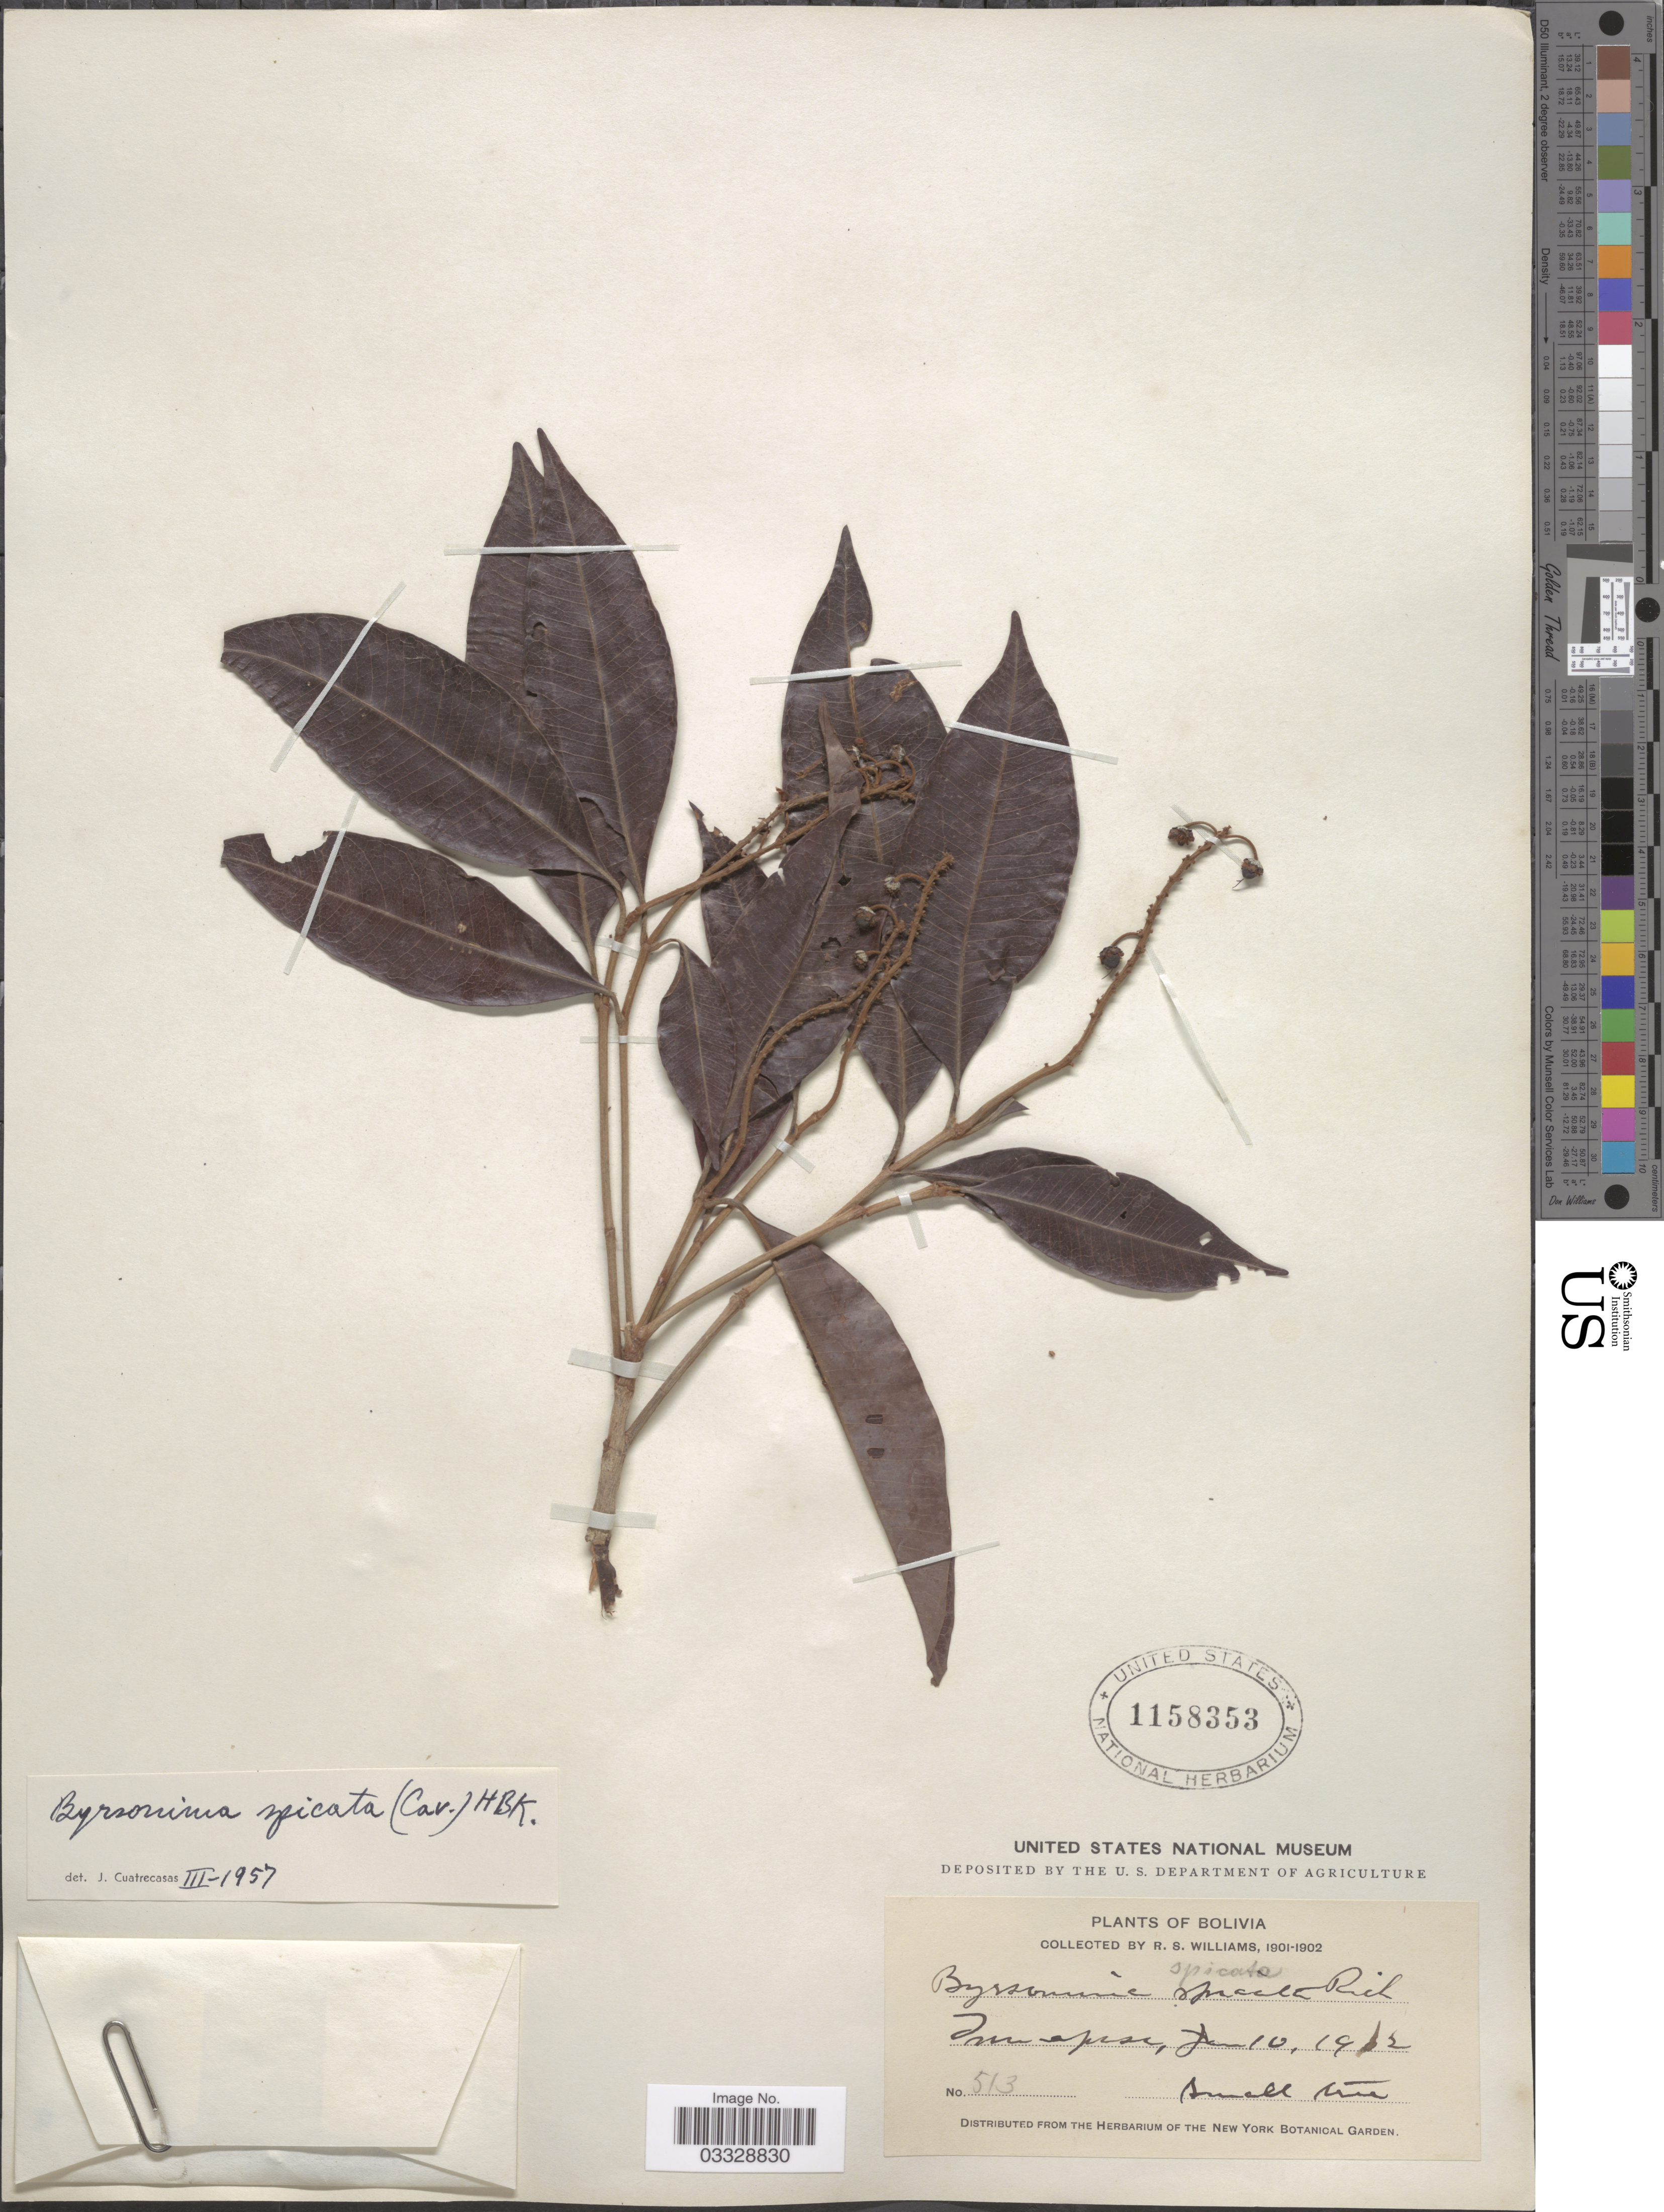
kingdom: Plantae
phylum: Tracheophyta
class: Magnoliopsida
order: Malpighiales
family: Malpighiaceae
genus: Byrsonima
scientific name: Byrsonima coriacea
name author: (Sw.) DC.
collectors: R. S. Williams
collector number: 513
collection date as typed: Jan. 10, 1902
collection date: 1902-01-10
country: Bolivia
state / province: La Paz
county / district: Iturralde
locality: Tumupasa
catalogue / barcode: US 1158353